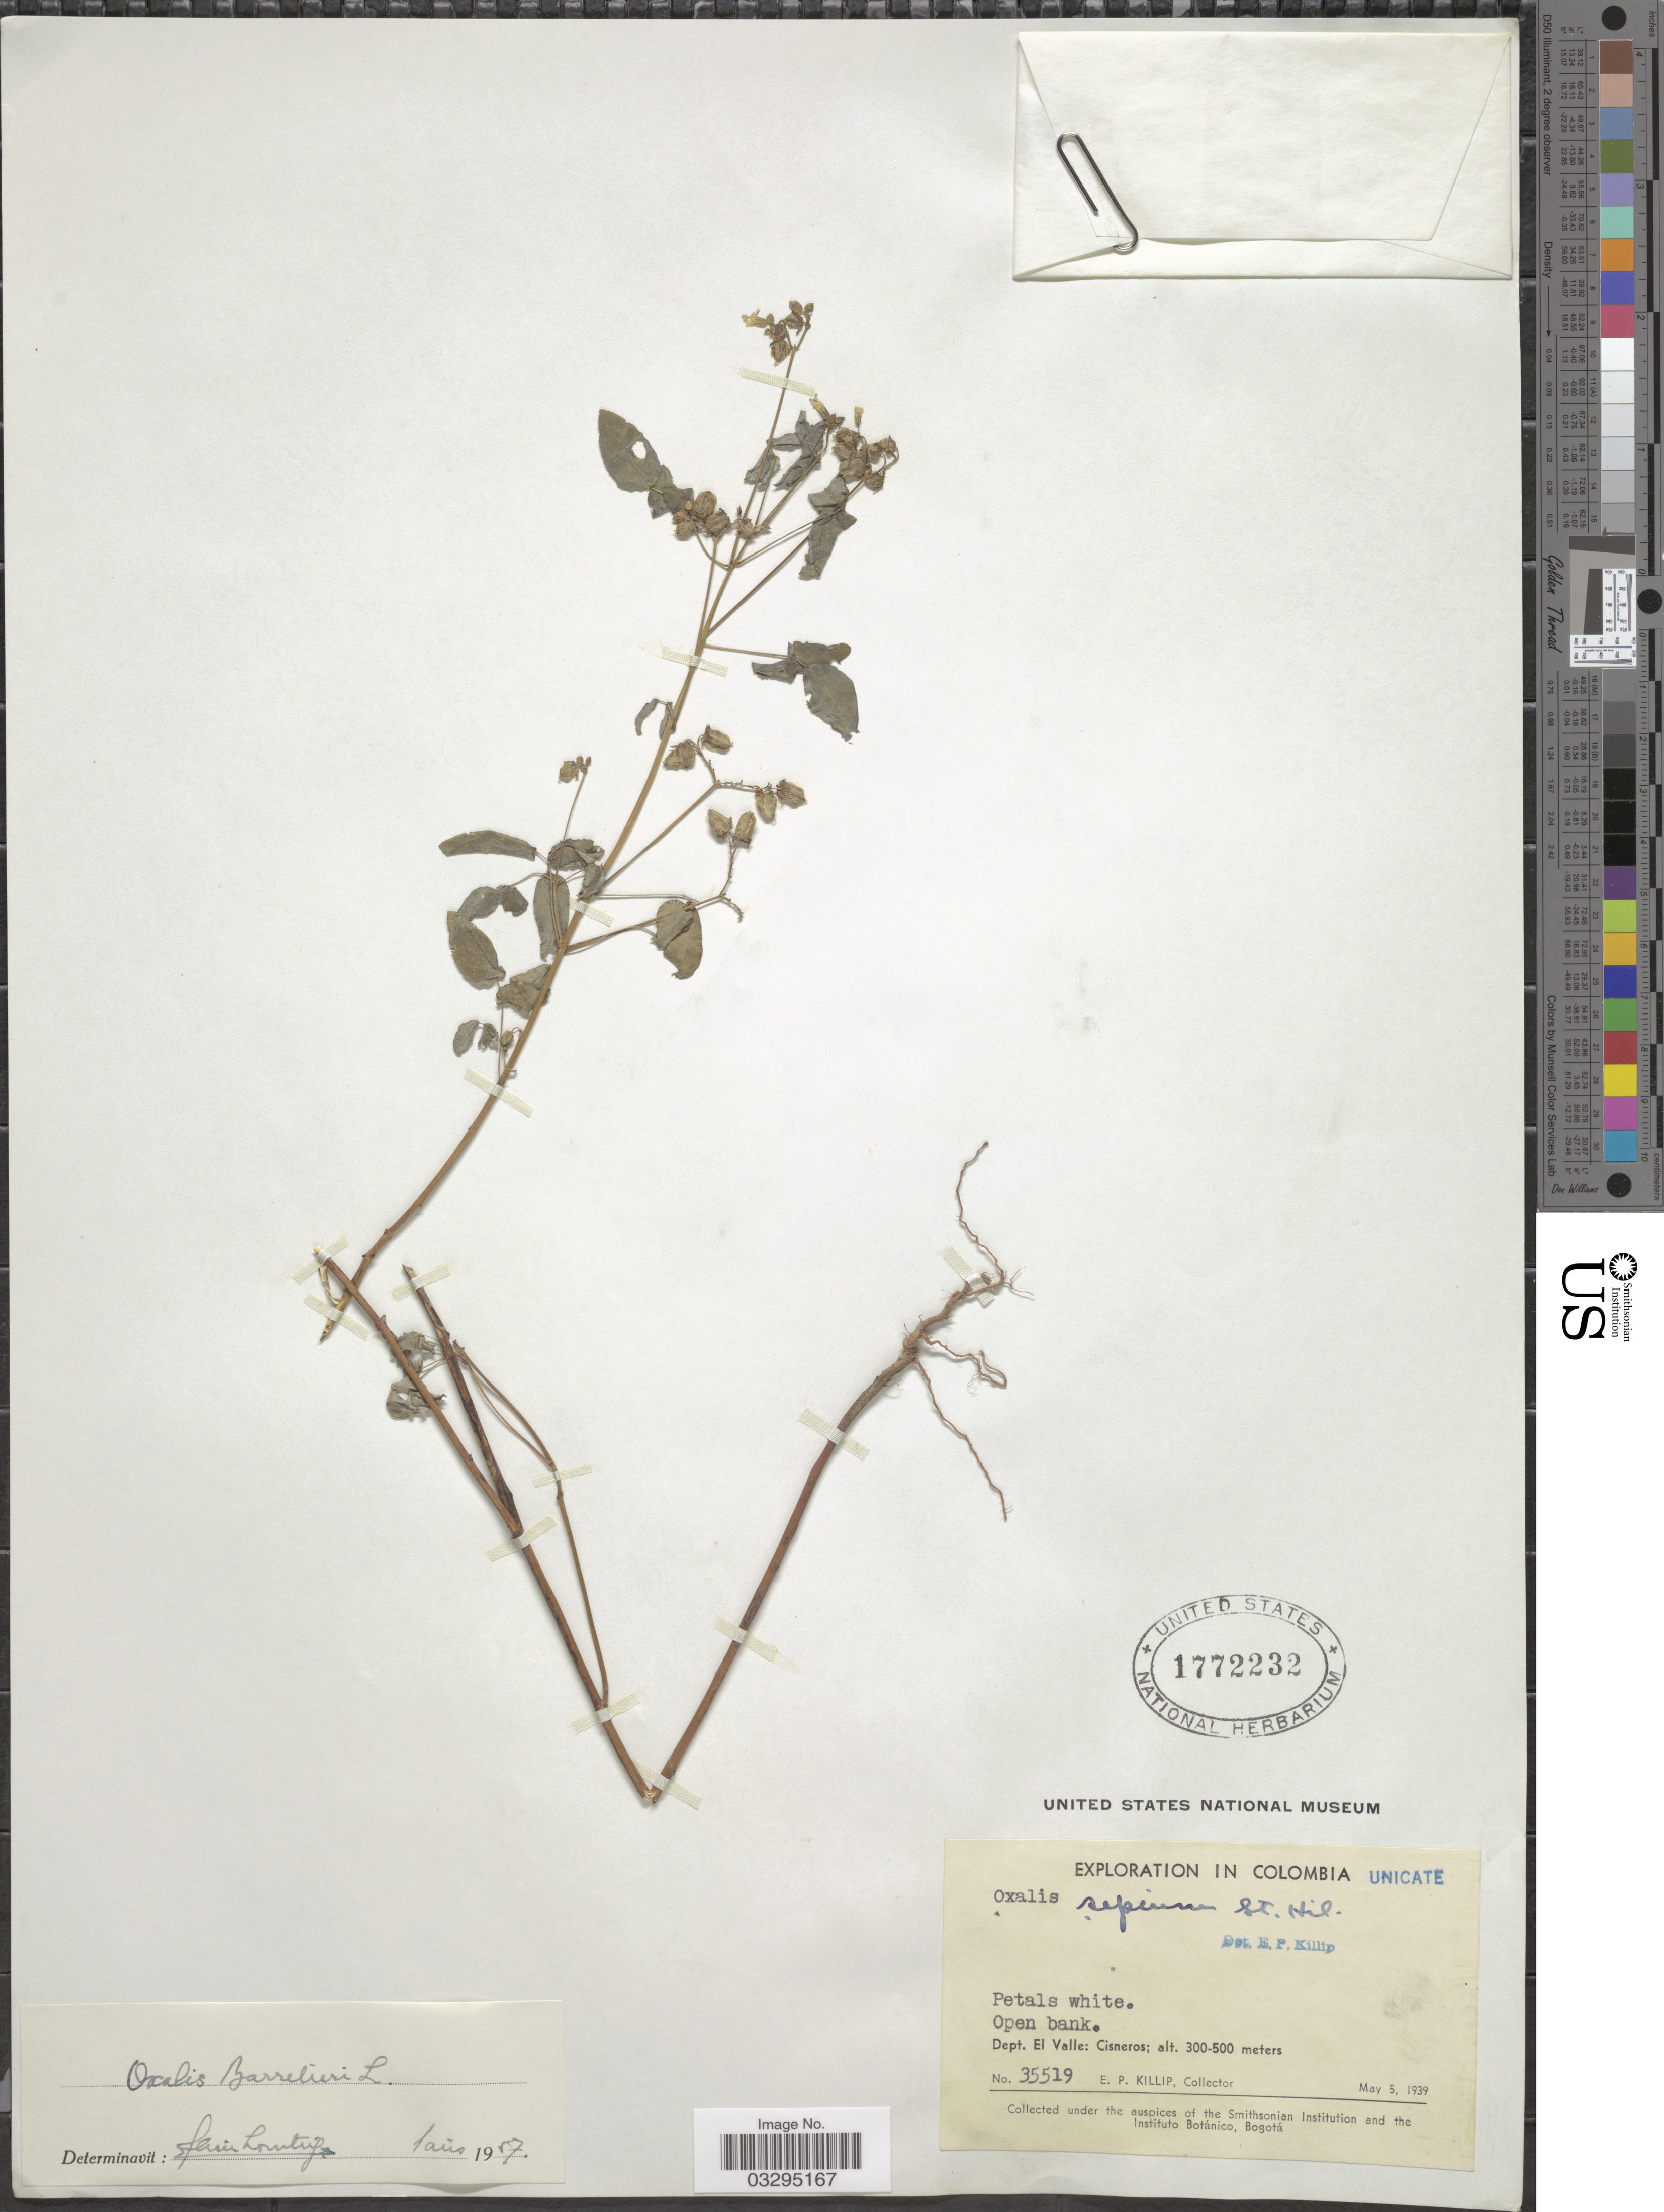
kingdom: Plantae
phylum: Tracheophyta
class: Magnoliopsida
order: Oxalidales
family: Oxalidaceae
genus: Oxalis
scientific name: Oxalis barrelieri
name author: L.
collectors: E. P. Killip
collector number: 35519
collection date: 1939-05-05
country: Colombia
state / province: Valle del Cauca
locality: Dept. El Valle: Cisneros.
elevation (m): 300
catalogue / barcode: US 1772232